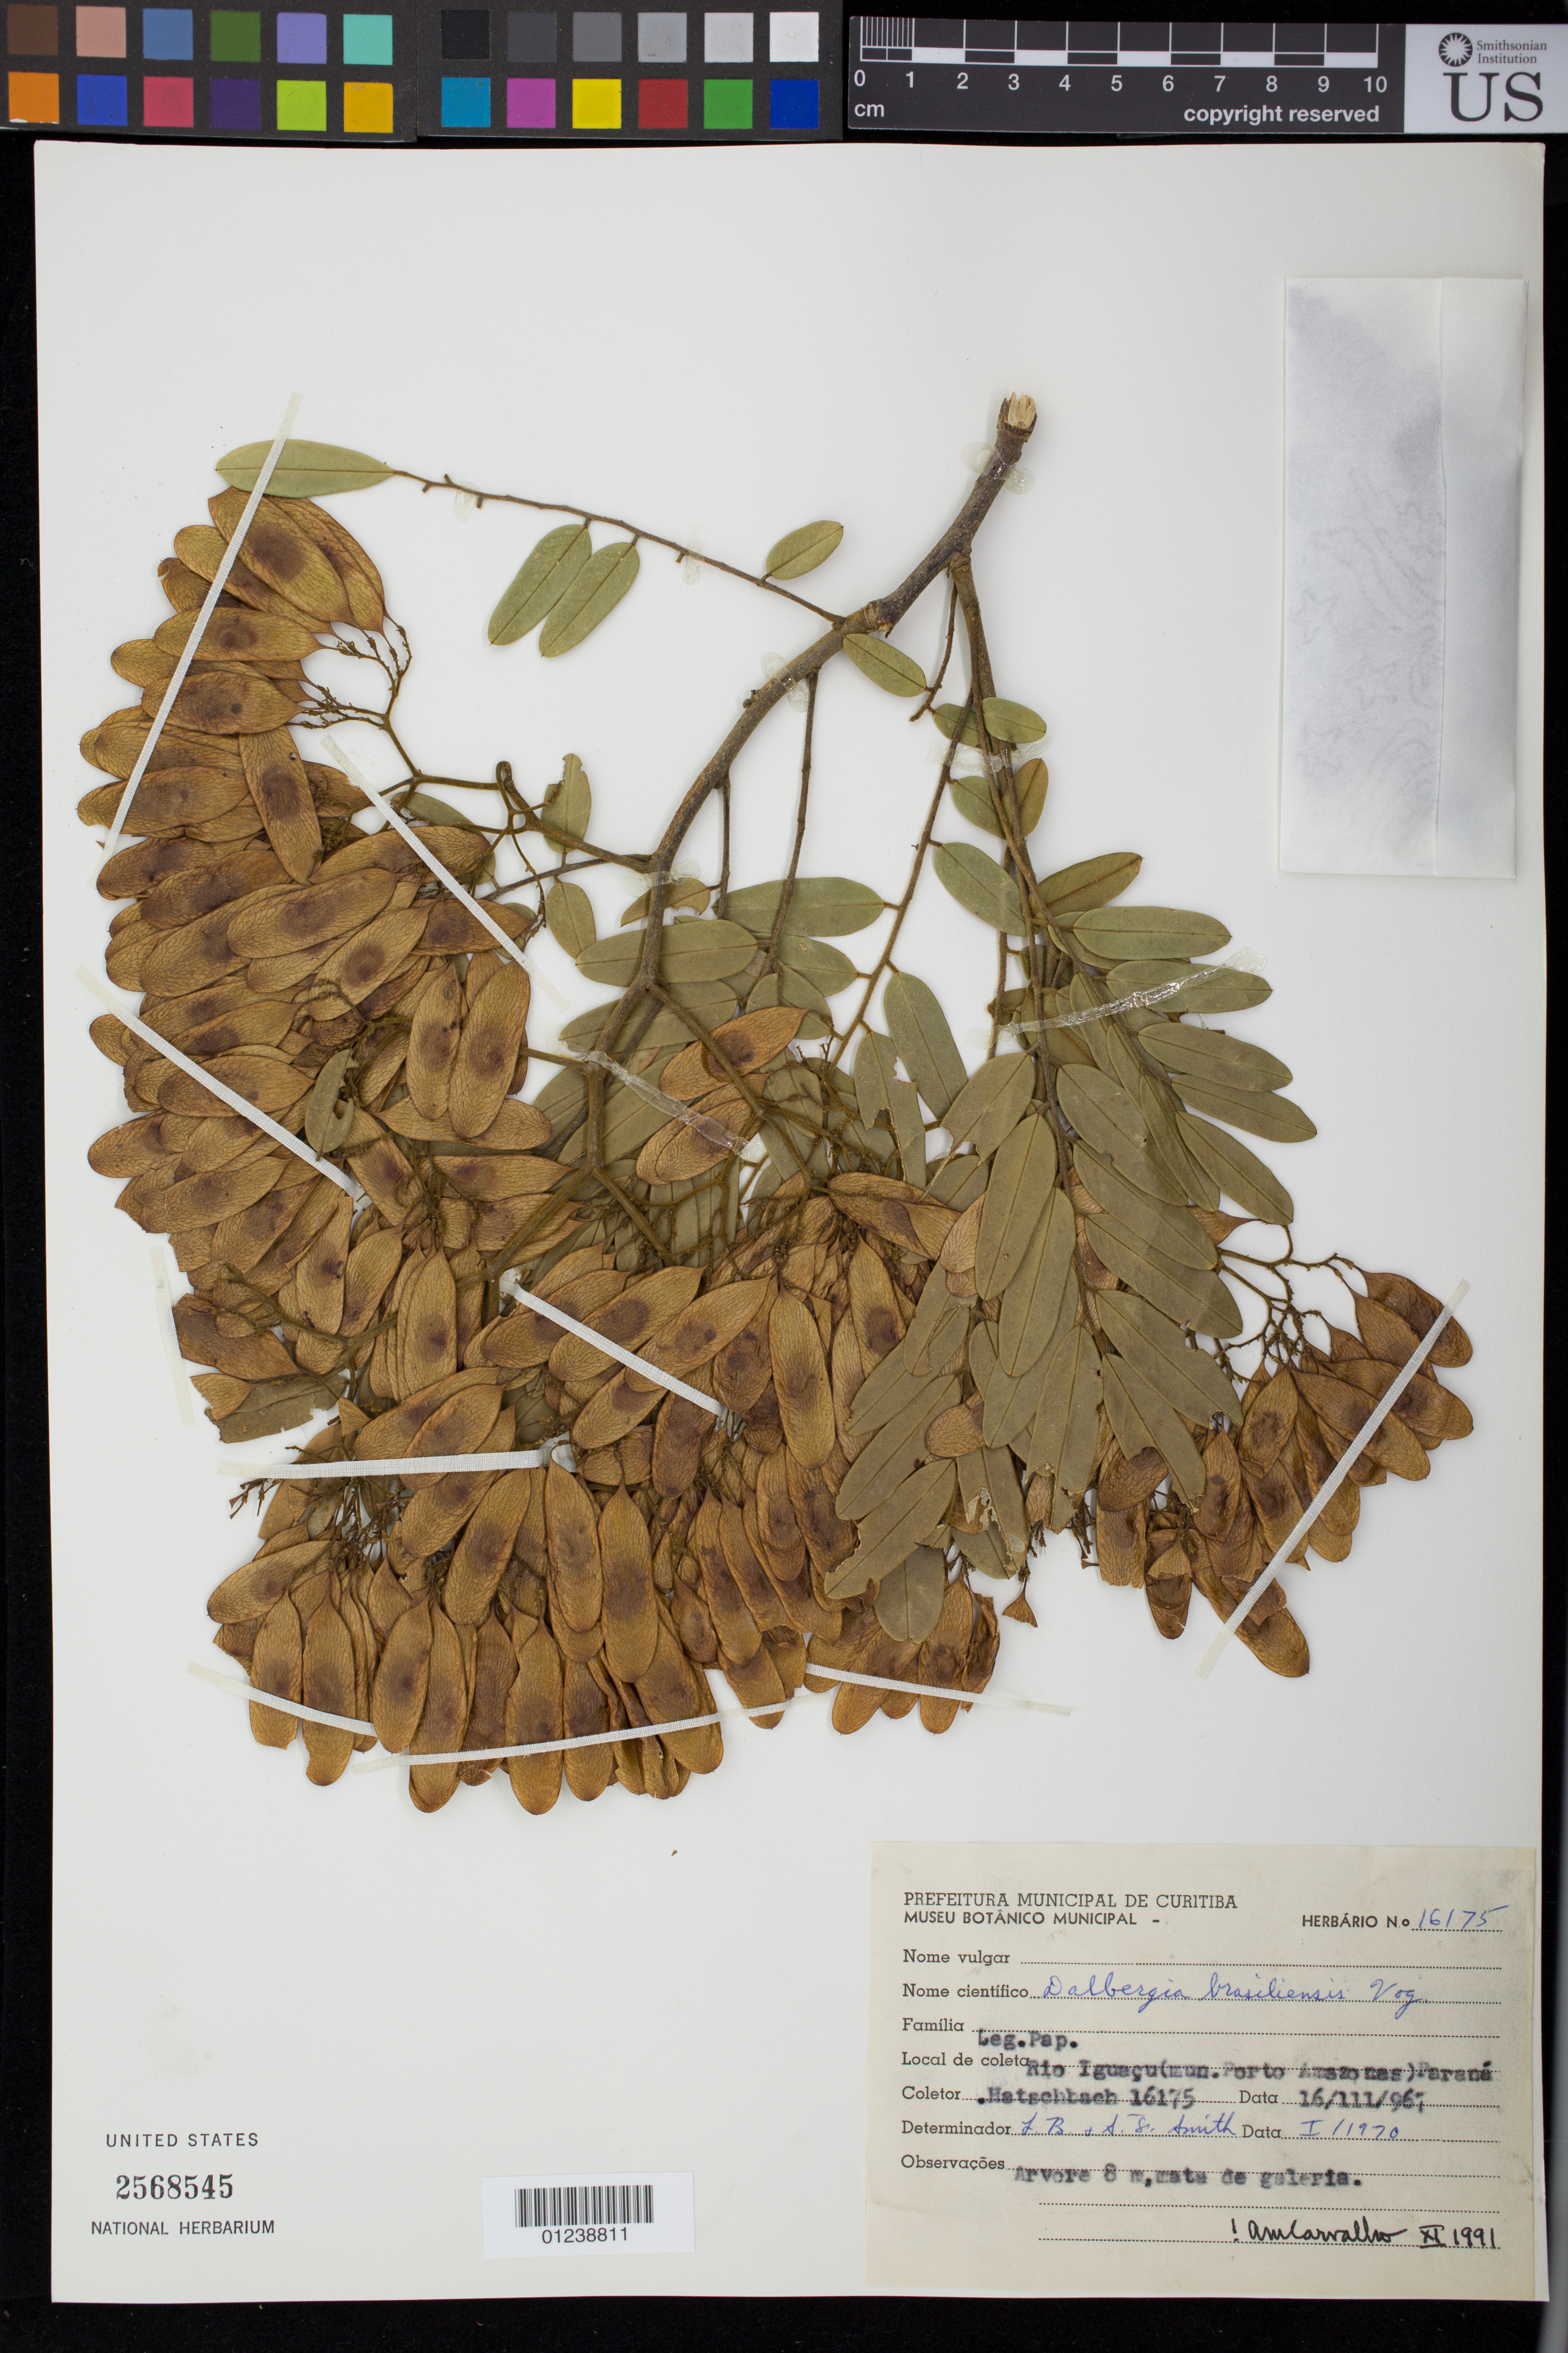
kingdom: Plantae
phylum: Tracheophyta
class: Magnoliopsida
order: Fabales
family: Fabaceae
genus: Dalbergia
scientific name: Dalbergia brasiliensis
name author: Vogel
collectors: Hatschbach, --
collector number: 16175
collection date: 1967-11-16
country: Brazil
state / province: Paraná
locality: Rio Iguacu (mun. Porto Amazonas)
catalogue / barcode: US 2568545